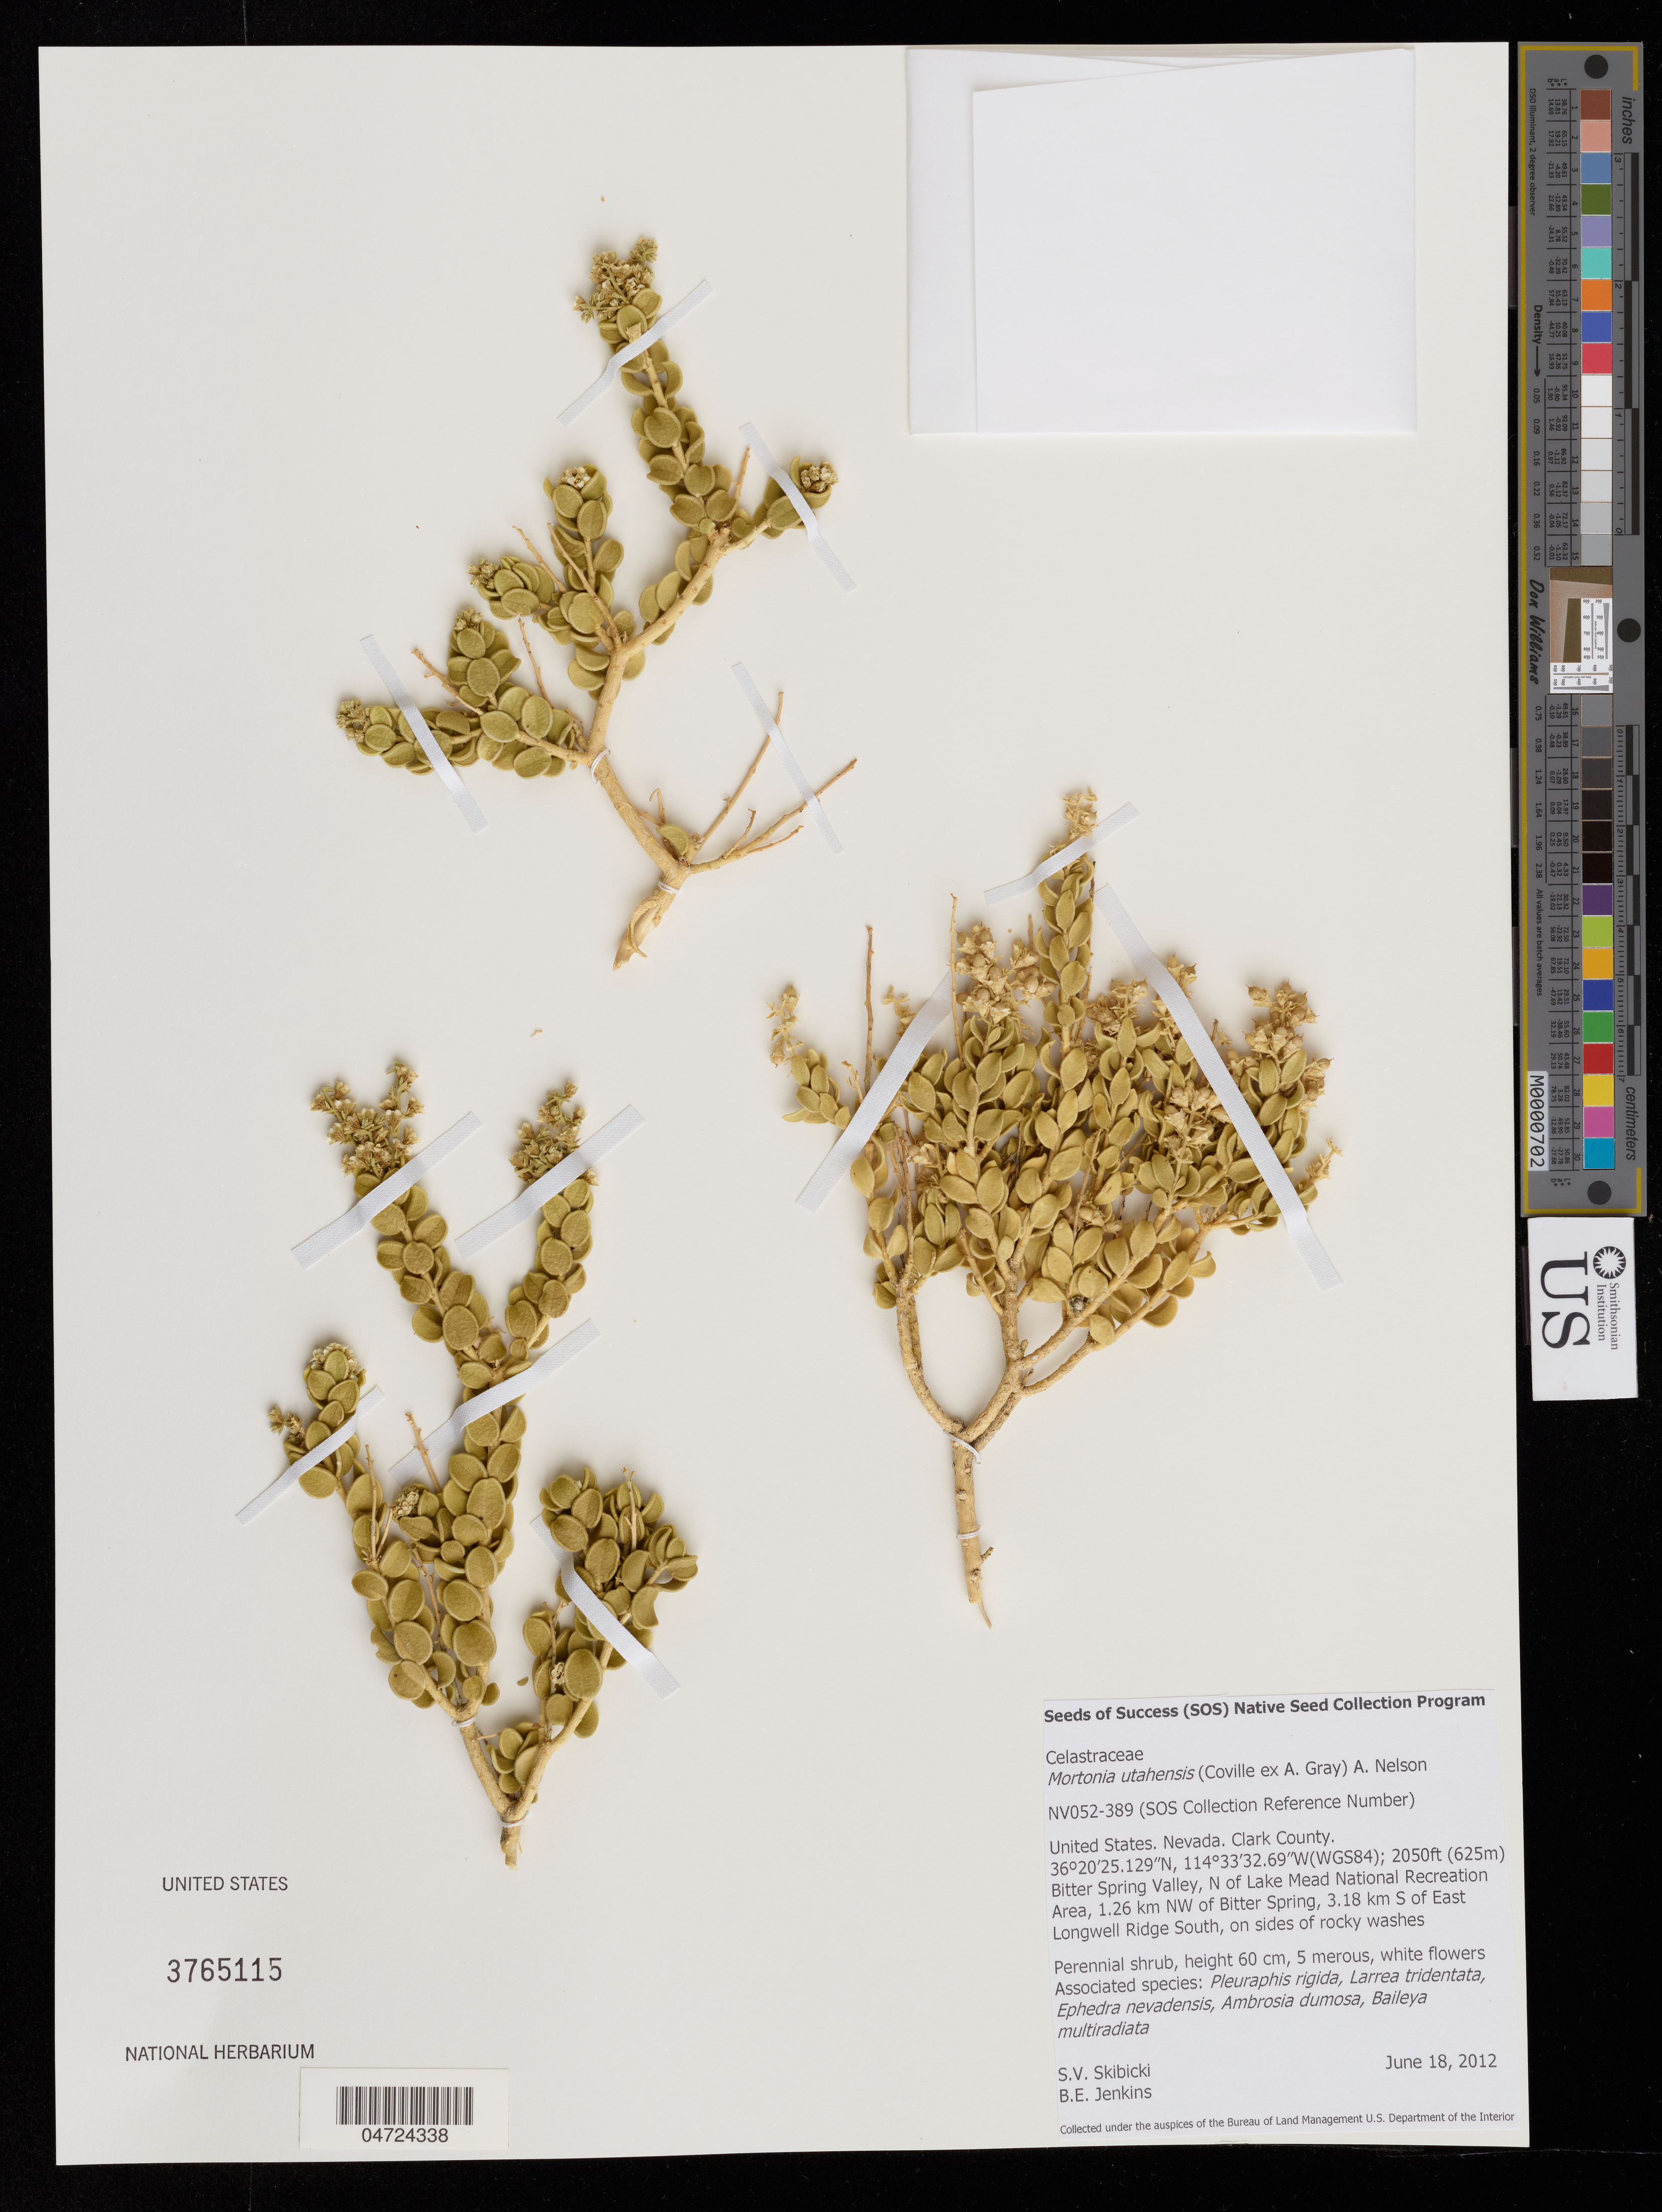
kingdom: Plantae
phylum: Tracheophyta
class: Magnoliopsida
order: Celastrales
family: Celastraceae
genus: Mortonia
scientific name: Mortonia utahensis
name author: (Coville ex Trel.) A. Nelson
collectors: S. Skibicki & B. Jenkins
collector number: NV052-389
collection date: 2012-06-18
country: United States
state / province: Nevada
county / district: Clark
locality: Clark County. Bitter Spring Valley, N of Lake Mead National Recreation Area, 1.26 km NW of Bitter Spring, 3.18 km S of East Longwell Ridge South, on sides of rocky washes.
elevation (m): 625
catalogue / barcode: US 3765115